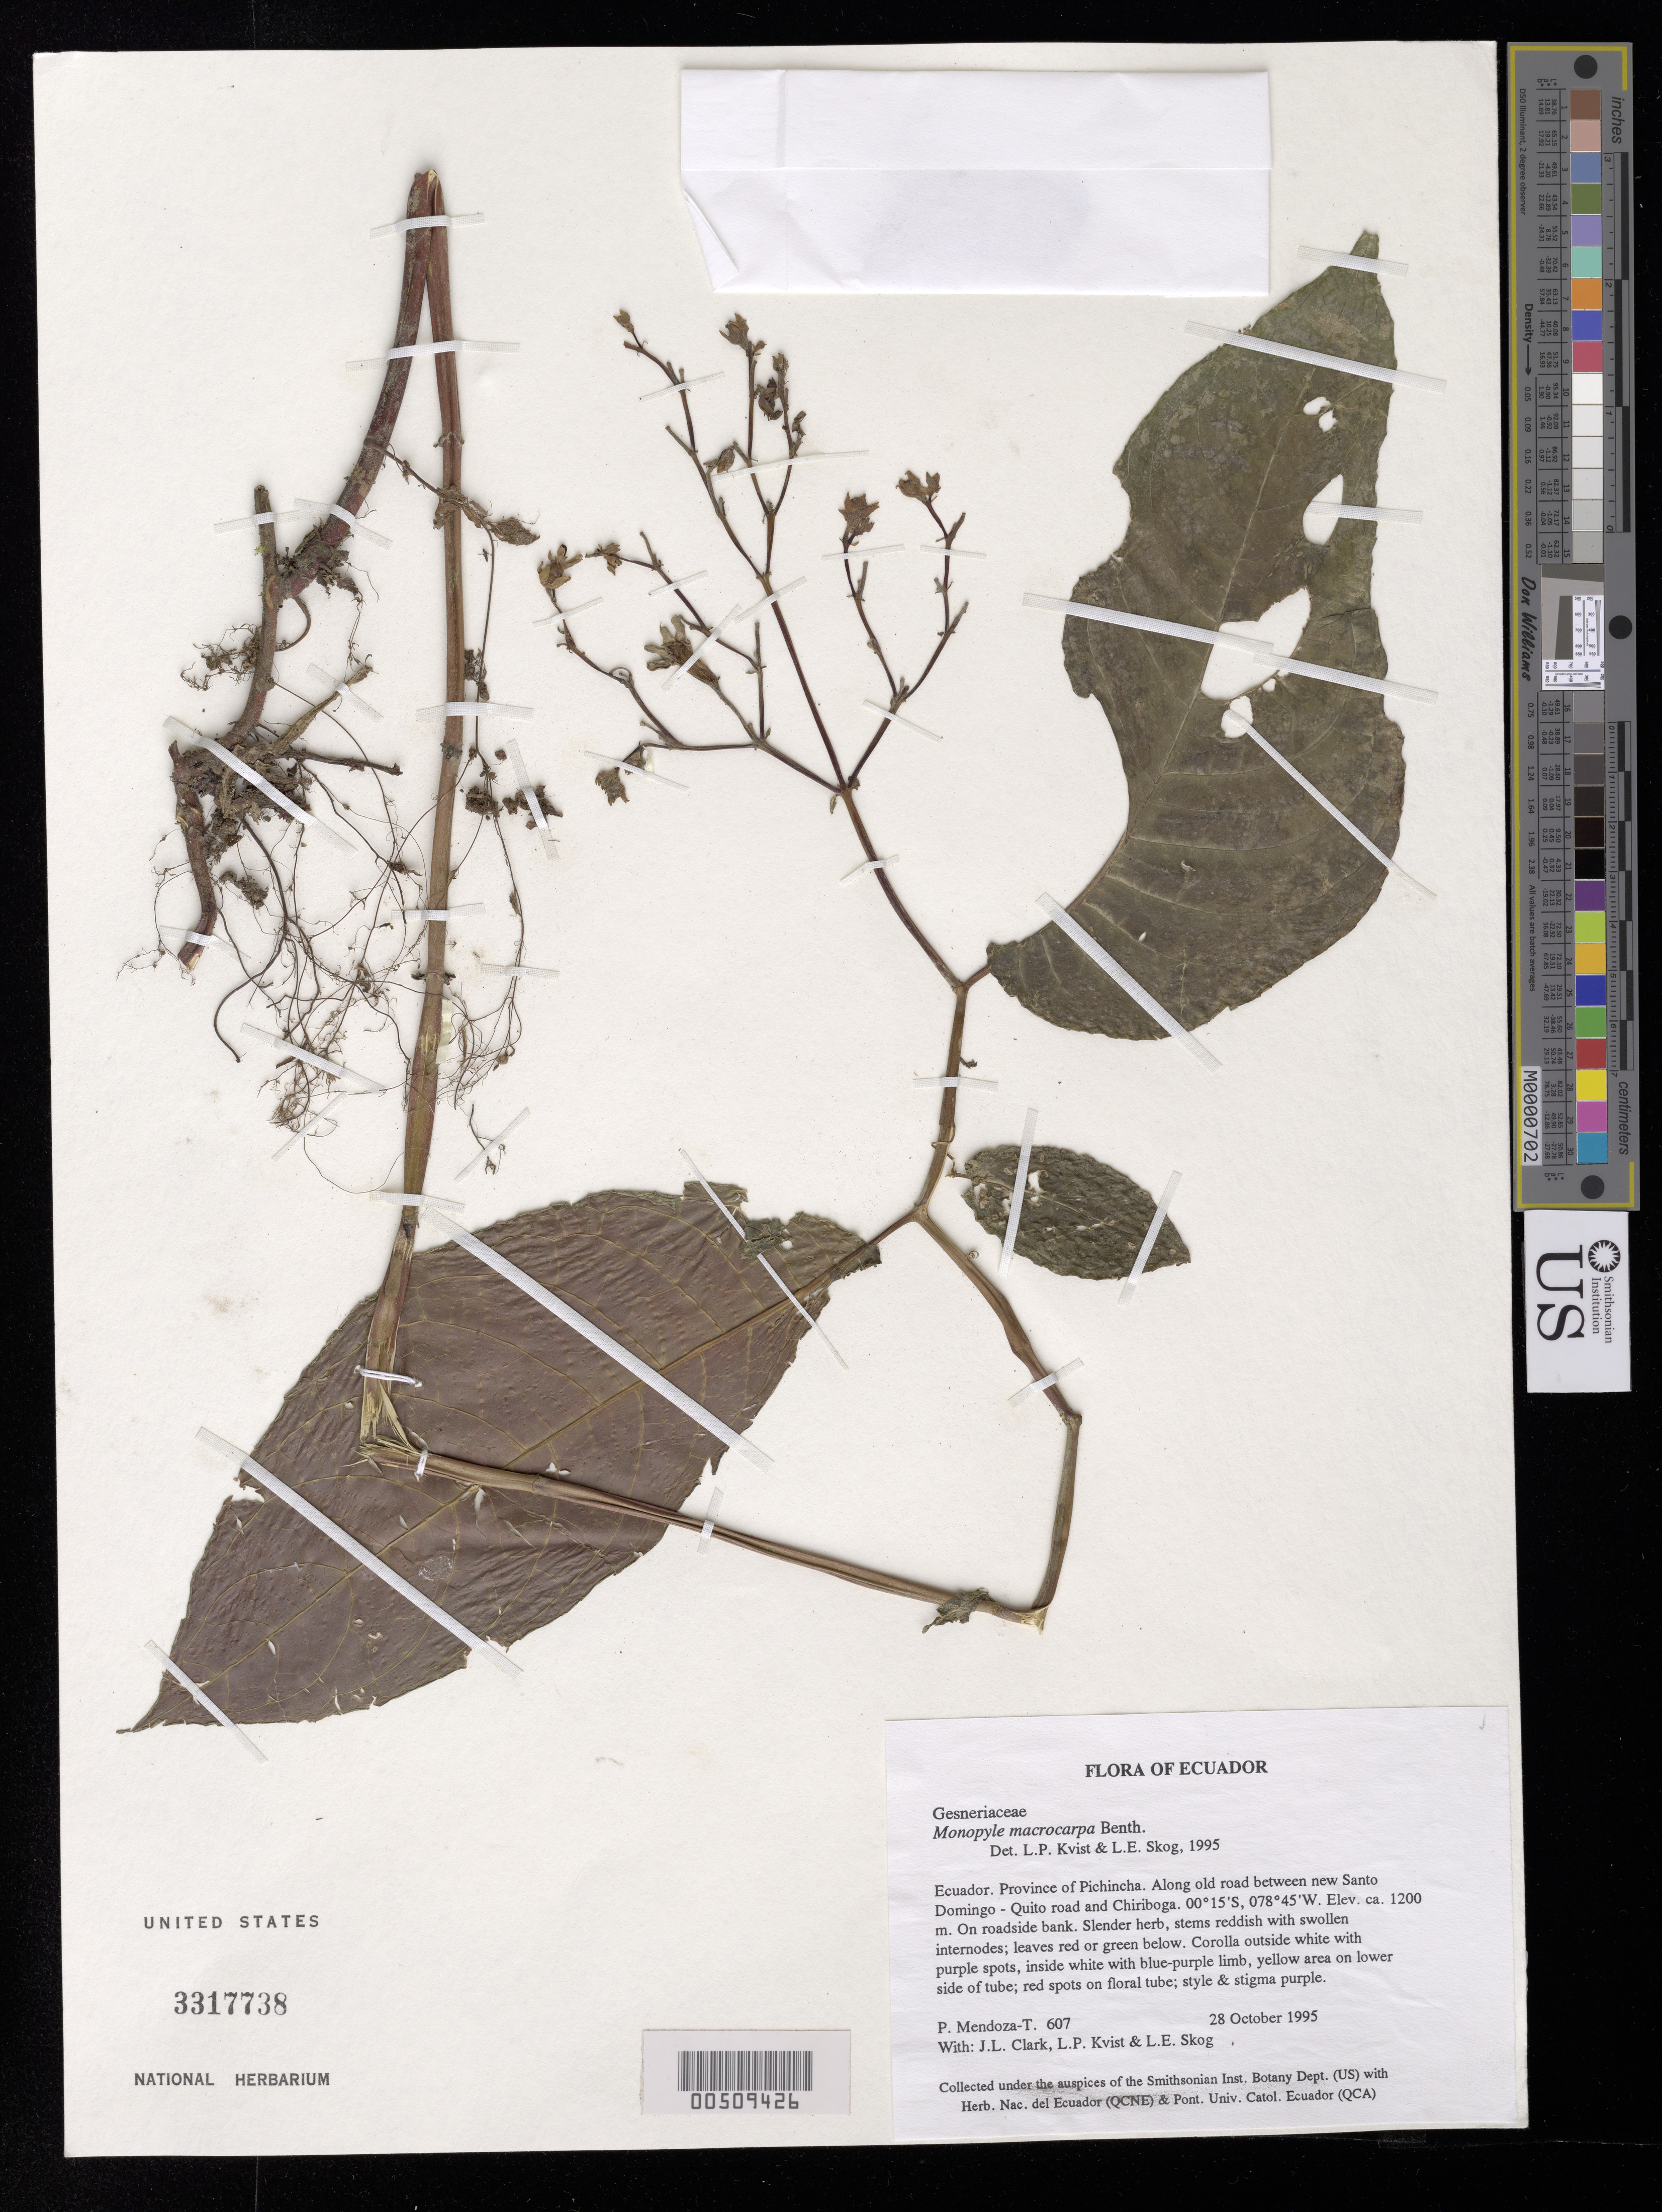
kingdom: Plantae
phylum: Tracheophyta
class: Magnoliopsida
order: Lamiales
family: Gesneriaceae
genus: Monopyle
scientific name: Monopyle chocoensis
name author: Keene & J.L. Clark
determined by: Clark, J. L., (SEL), The Marie Selby Botanical Garden (UNITED STATES)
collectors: P. Mendoza-T., J. L. Clark, L. P. Kvist & L. E. Skog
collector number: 607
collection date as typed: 28 Oct 1995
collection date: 1995-10-28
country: Ecuador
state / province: Pichincha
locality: Along old road between new Santo Domingo - Quito road and Chiriboga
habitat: On roadside bank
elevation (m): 1200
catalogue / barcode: US 3317738